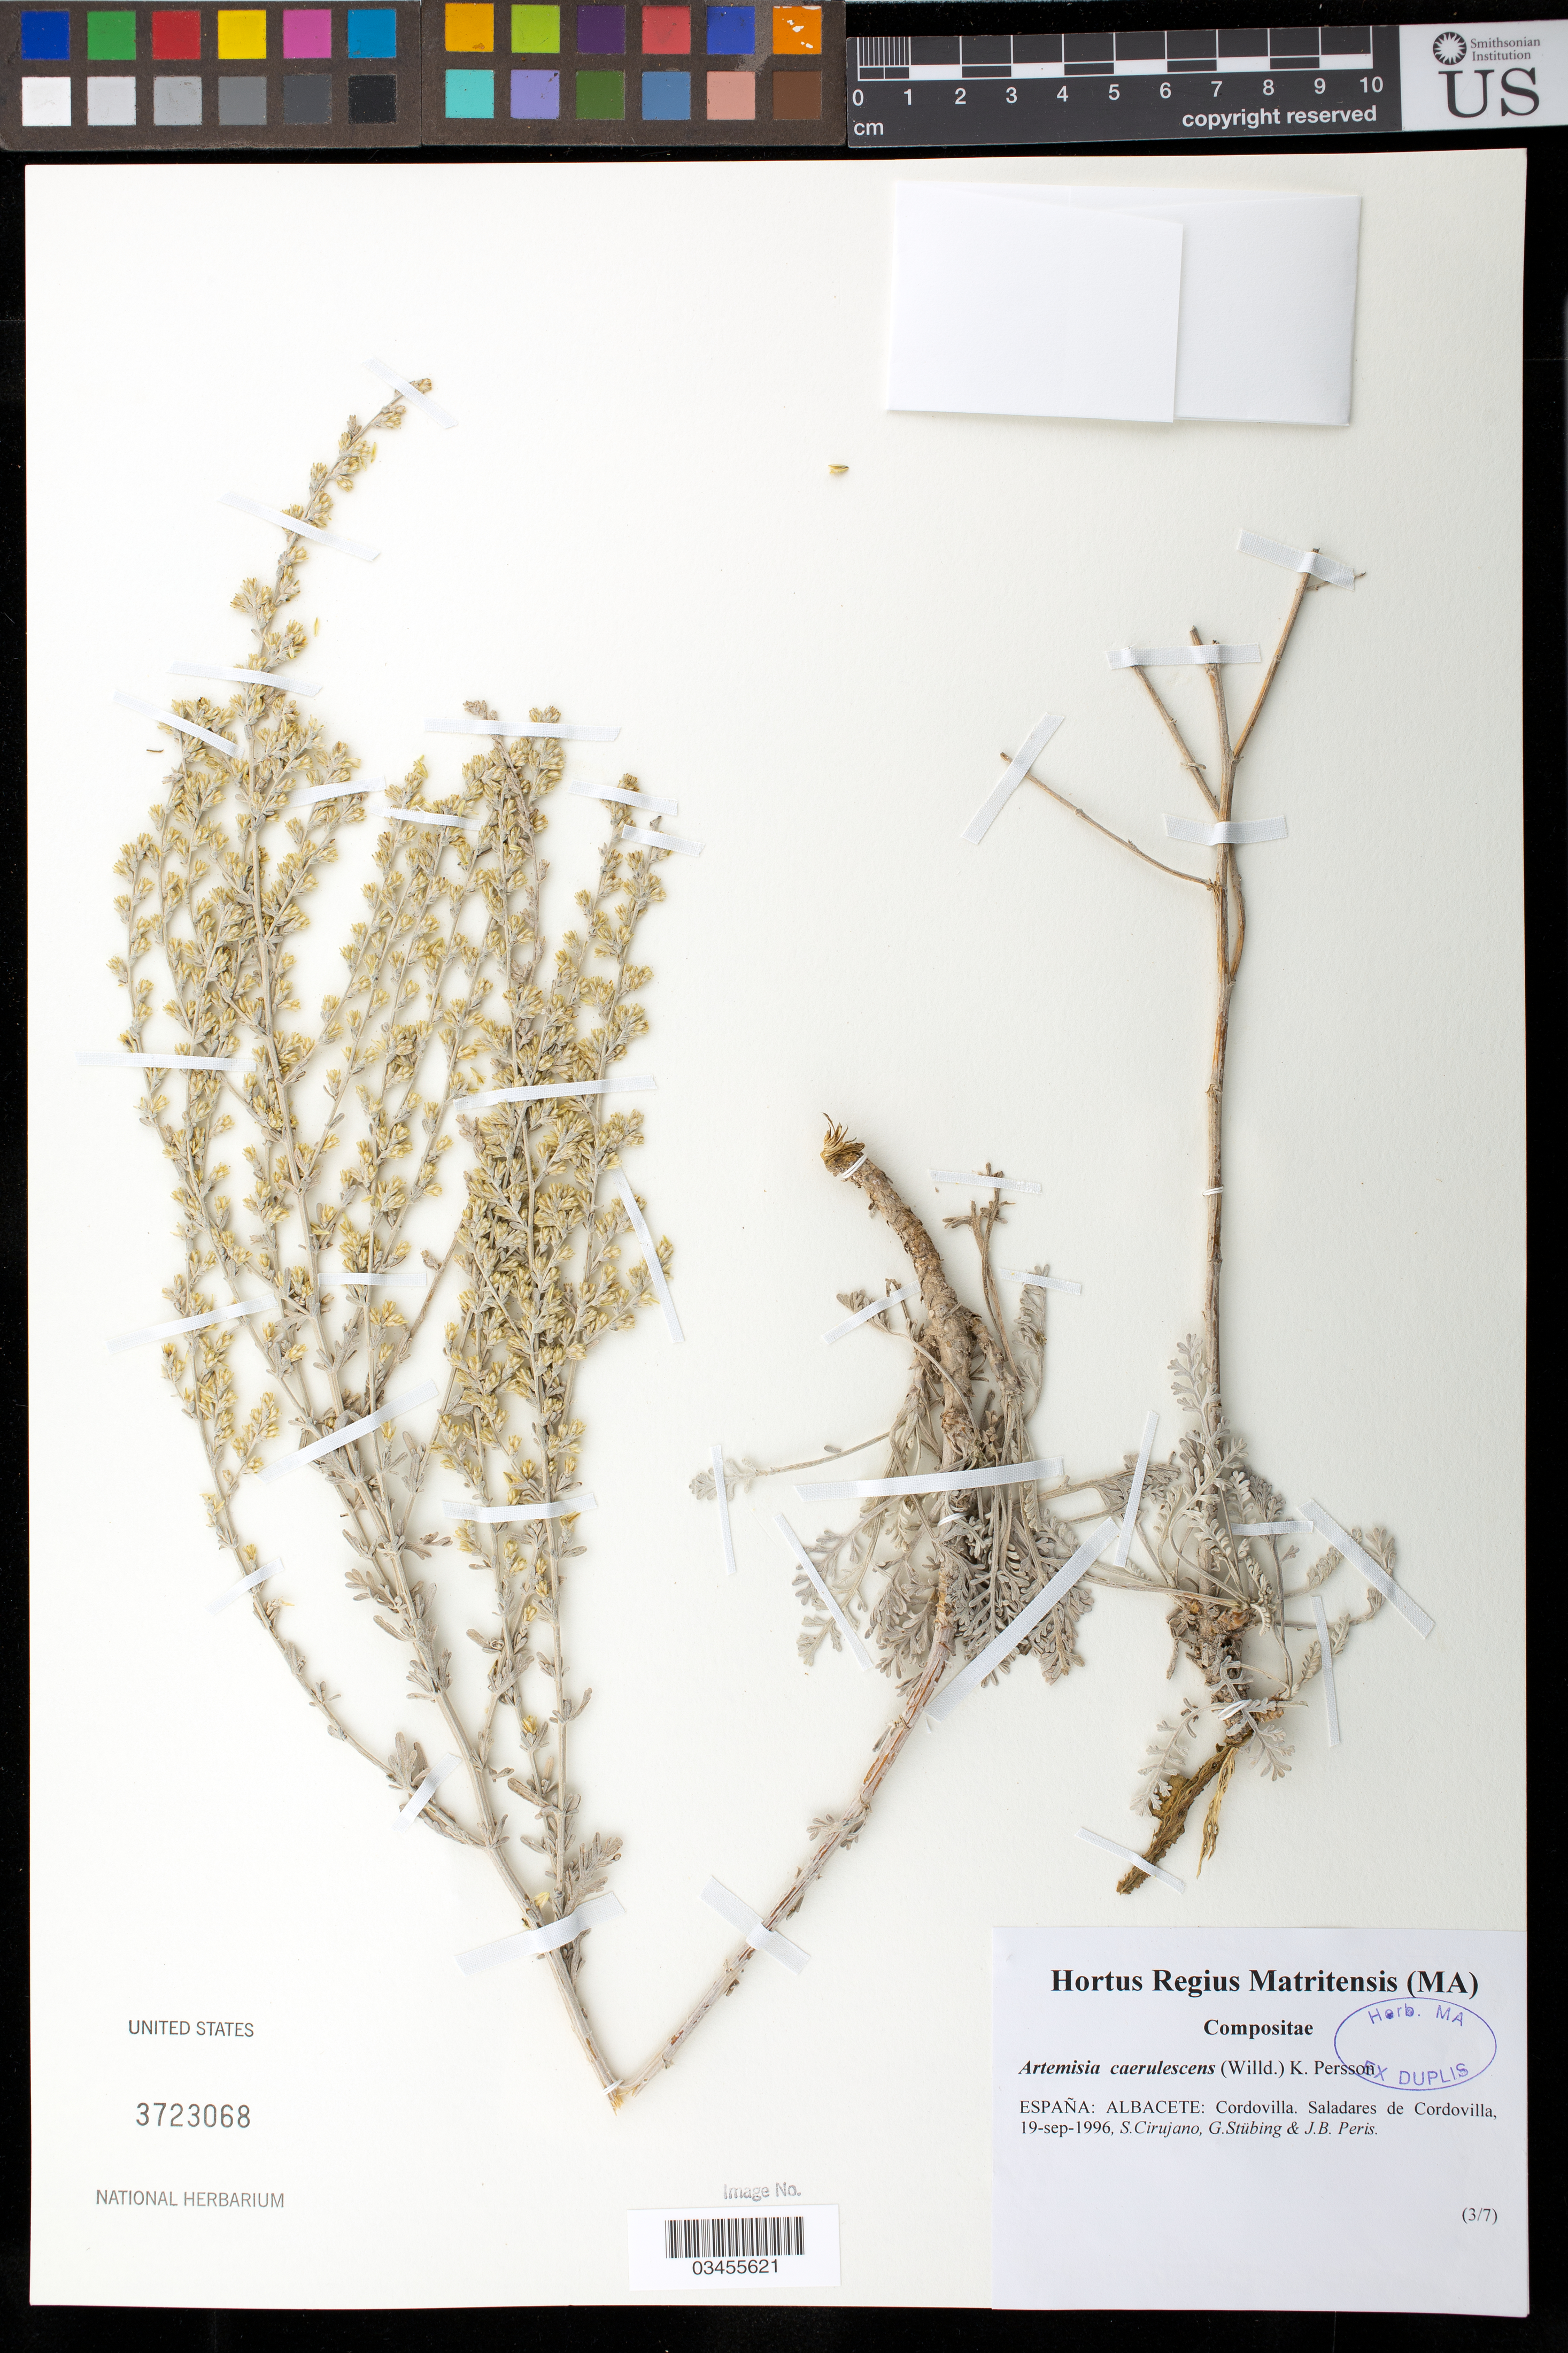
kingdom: Plantae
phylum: Tracheophyta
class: Magnoliopsida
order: Asterales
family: Asteraceae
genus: Artemisia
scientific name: Artemisia caerulescens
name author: L.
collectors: S. Cirujano, G. Stübing & J. B. Peris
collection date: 1996-09-19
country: Spain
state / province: Castilla-La Mancha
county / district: Albacete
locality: Cordovilla. Saladares de Cordovilla.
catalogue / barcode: US 3723068